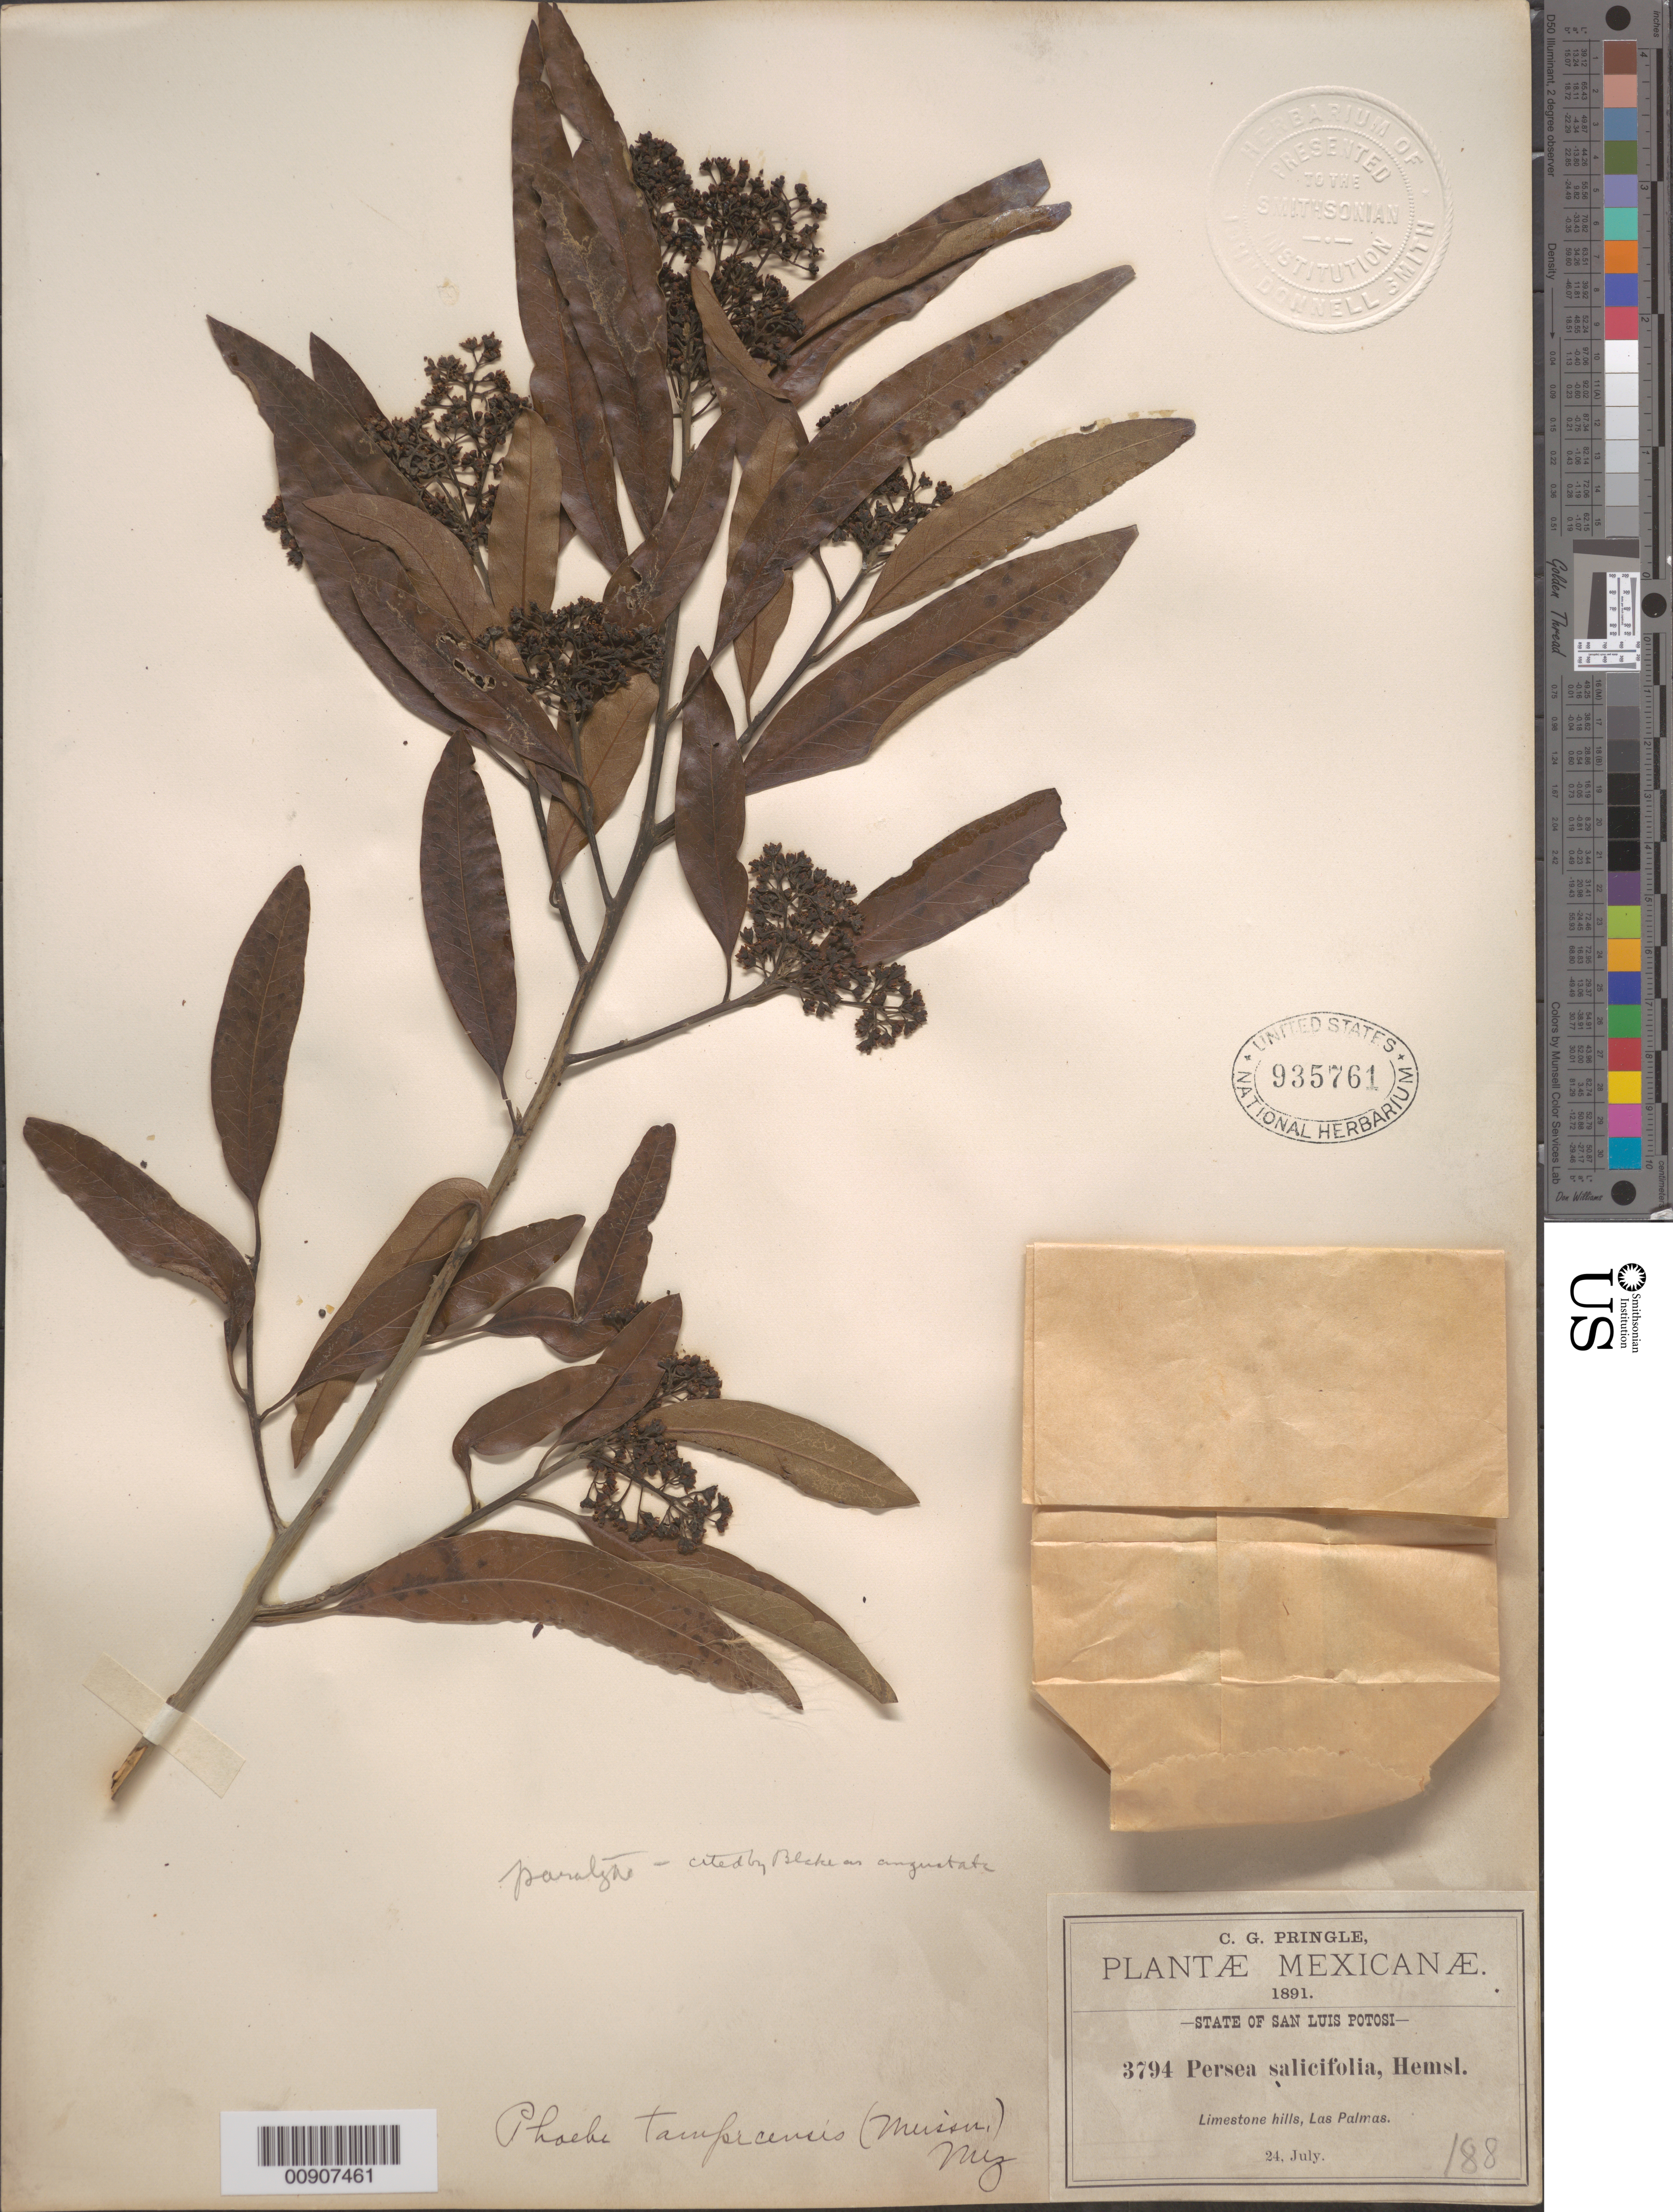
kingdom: Plantae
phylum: Tracheophyta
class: Magnoliopsida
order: Laurales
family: Lauraceae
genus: Phoebe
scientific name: Phoebe tampicensis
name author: (Meisn.) Mez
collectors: C. G. Pringle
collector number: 3794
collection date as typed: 24 Jul 1891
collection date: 1891-07-24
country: Mexico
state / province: San Luis Potosí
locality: San Luis Potosí: Las Palmas.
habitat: Limestone hills.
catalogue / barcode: US 935761